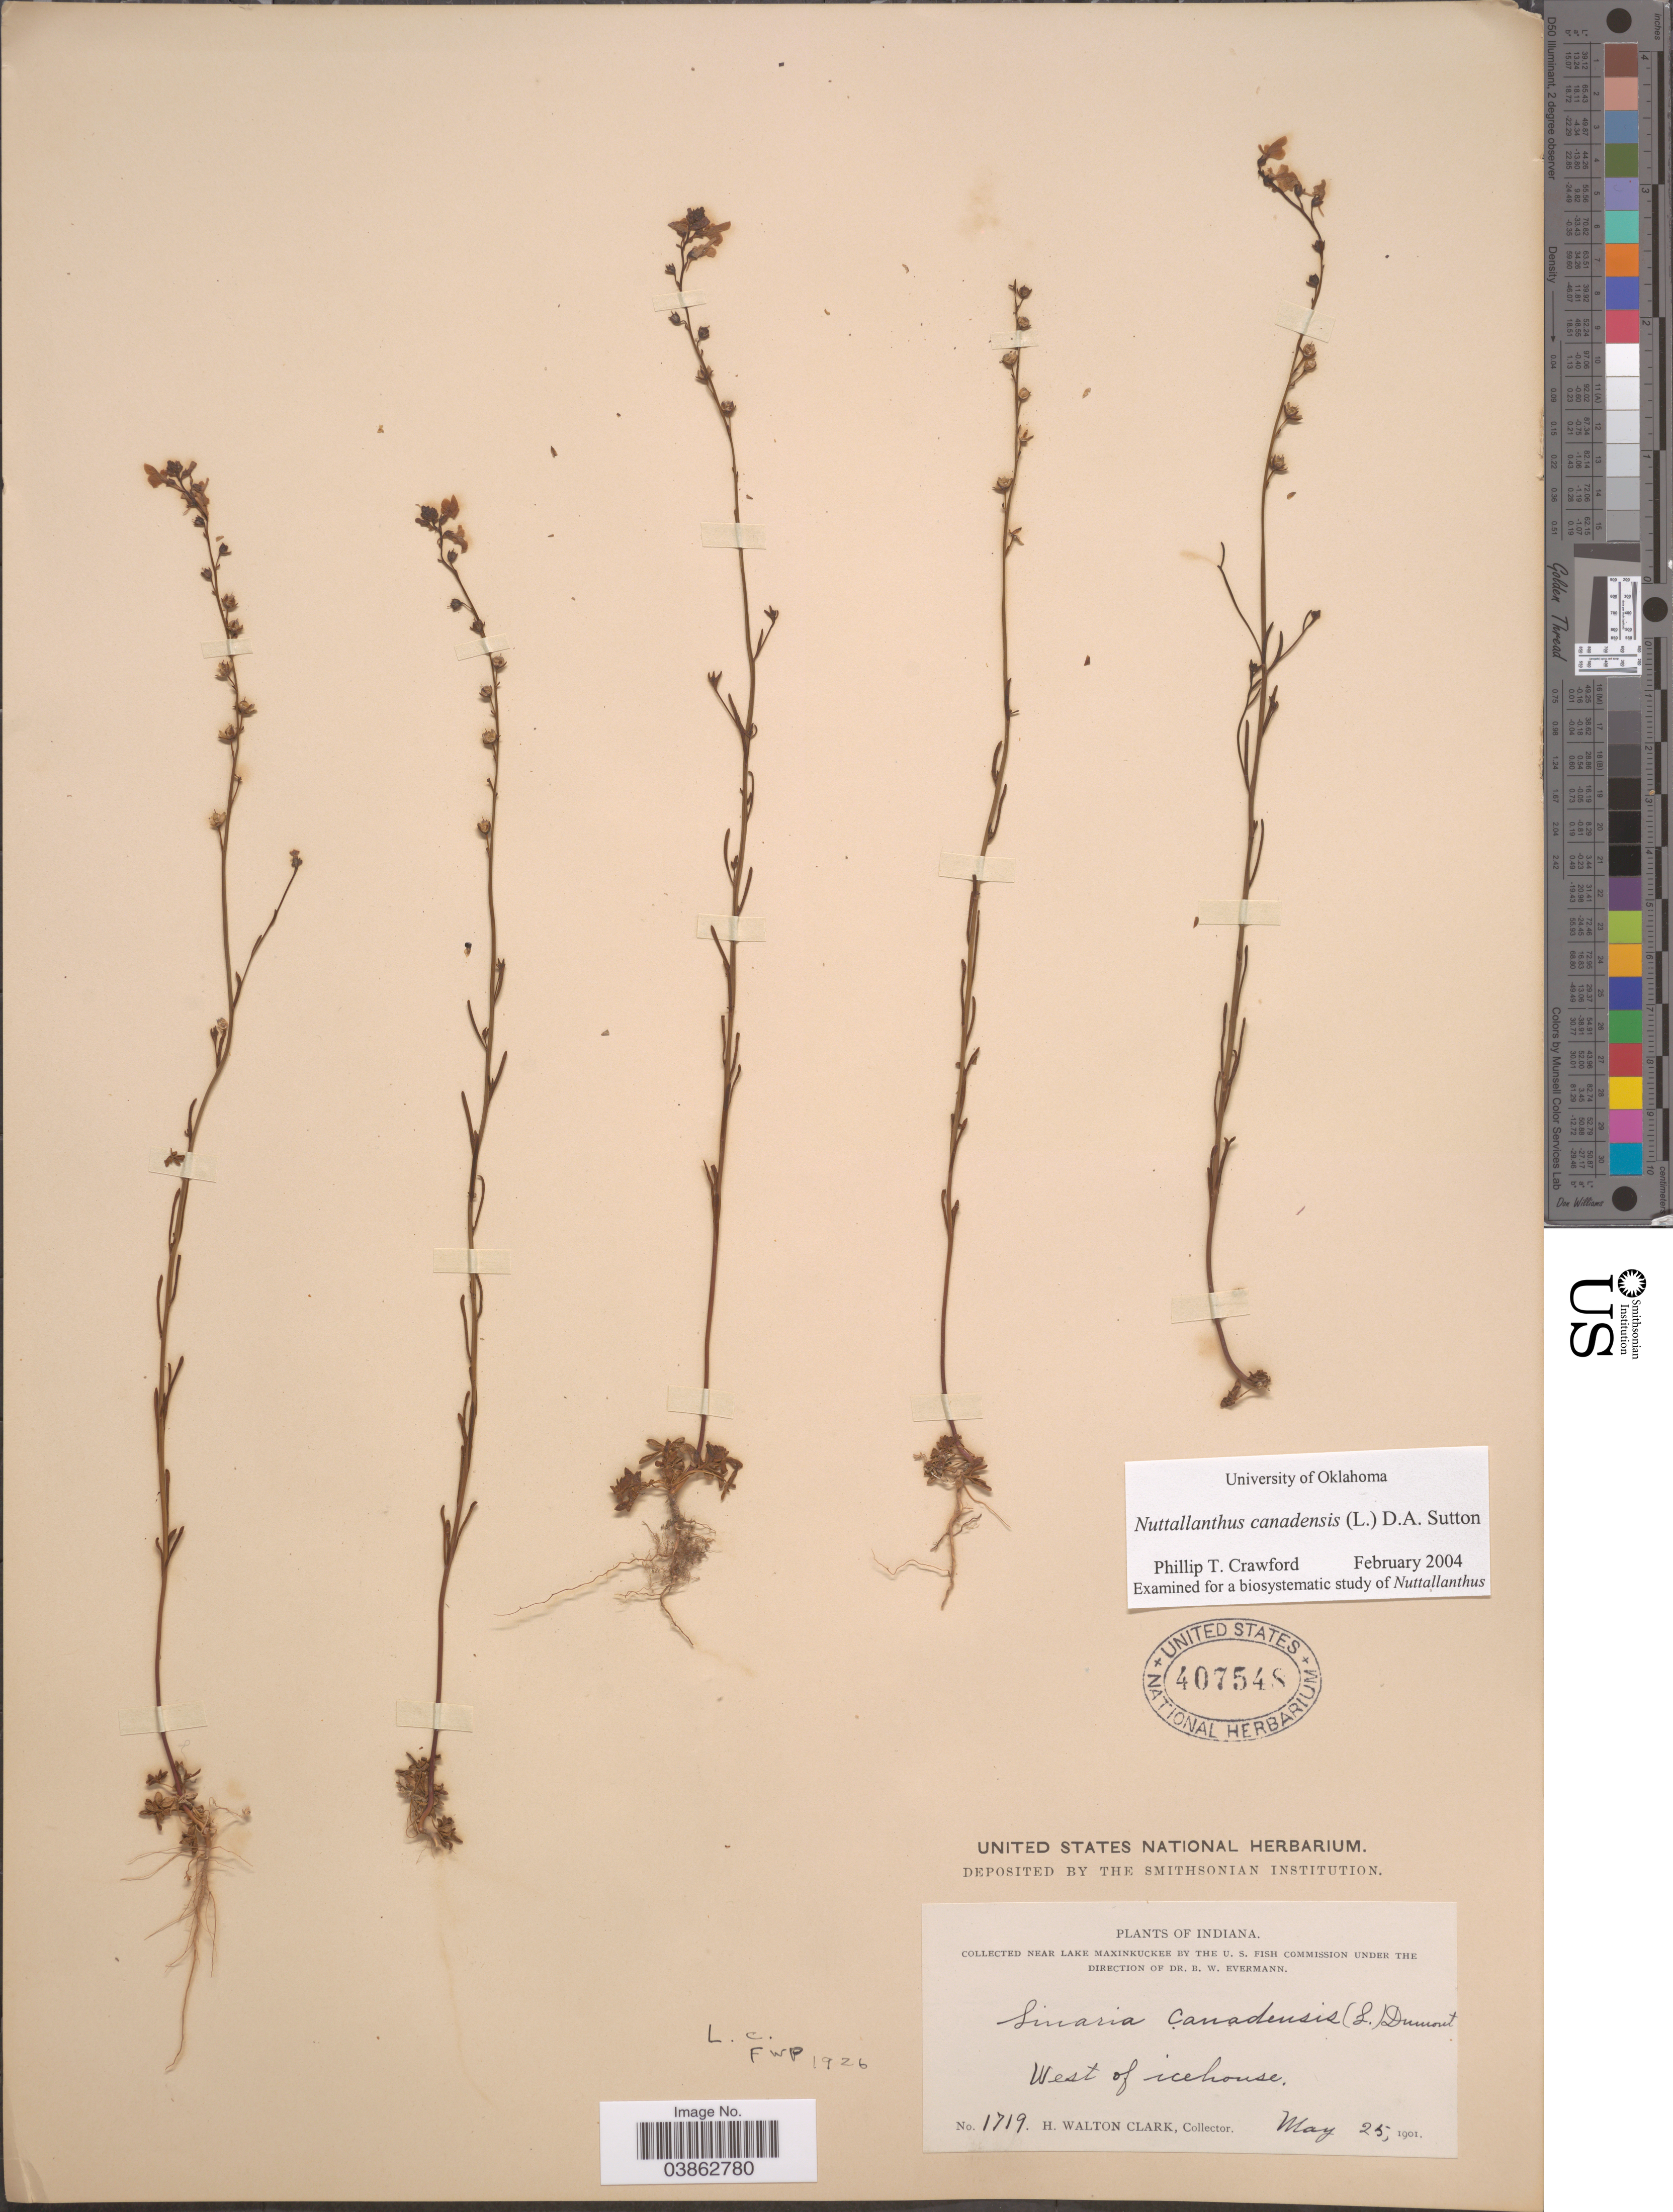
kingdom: Plantae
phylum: Tracheophyta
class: Magnoliopsida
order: Lamiales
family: Plantaginaceae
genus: Linaria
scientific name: Linaria canadensis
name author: (L.) Dum. Cours.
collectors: H. W. Clark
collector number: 1719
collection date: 1901-05-25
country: United States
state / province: Indiana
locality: Near Lake Maxinkuckee. West of icehouse.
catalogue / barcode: US 407548